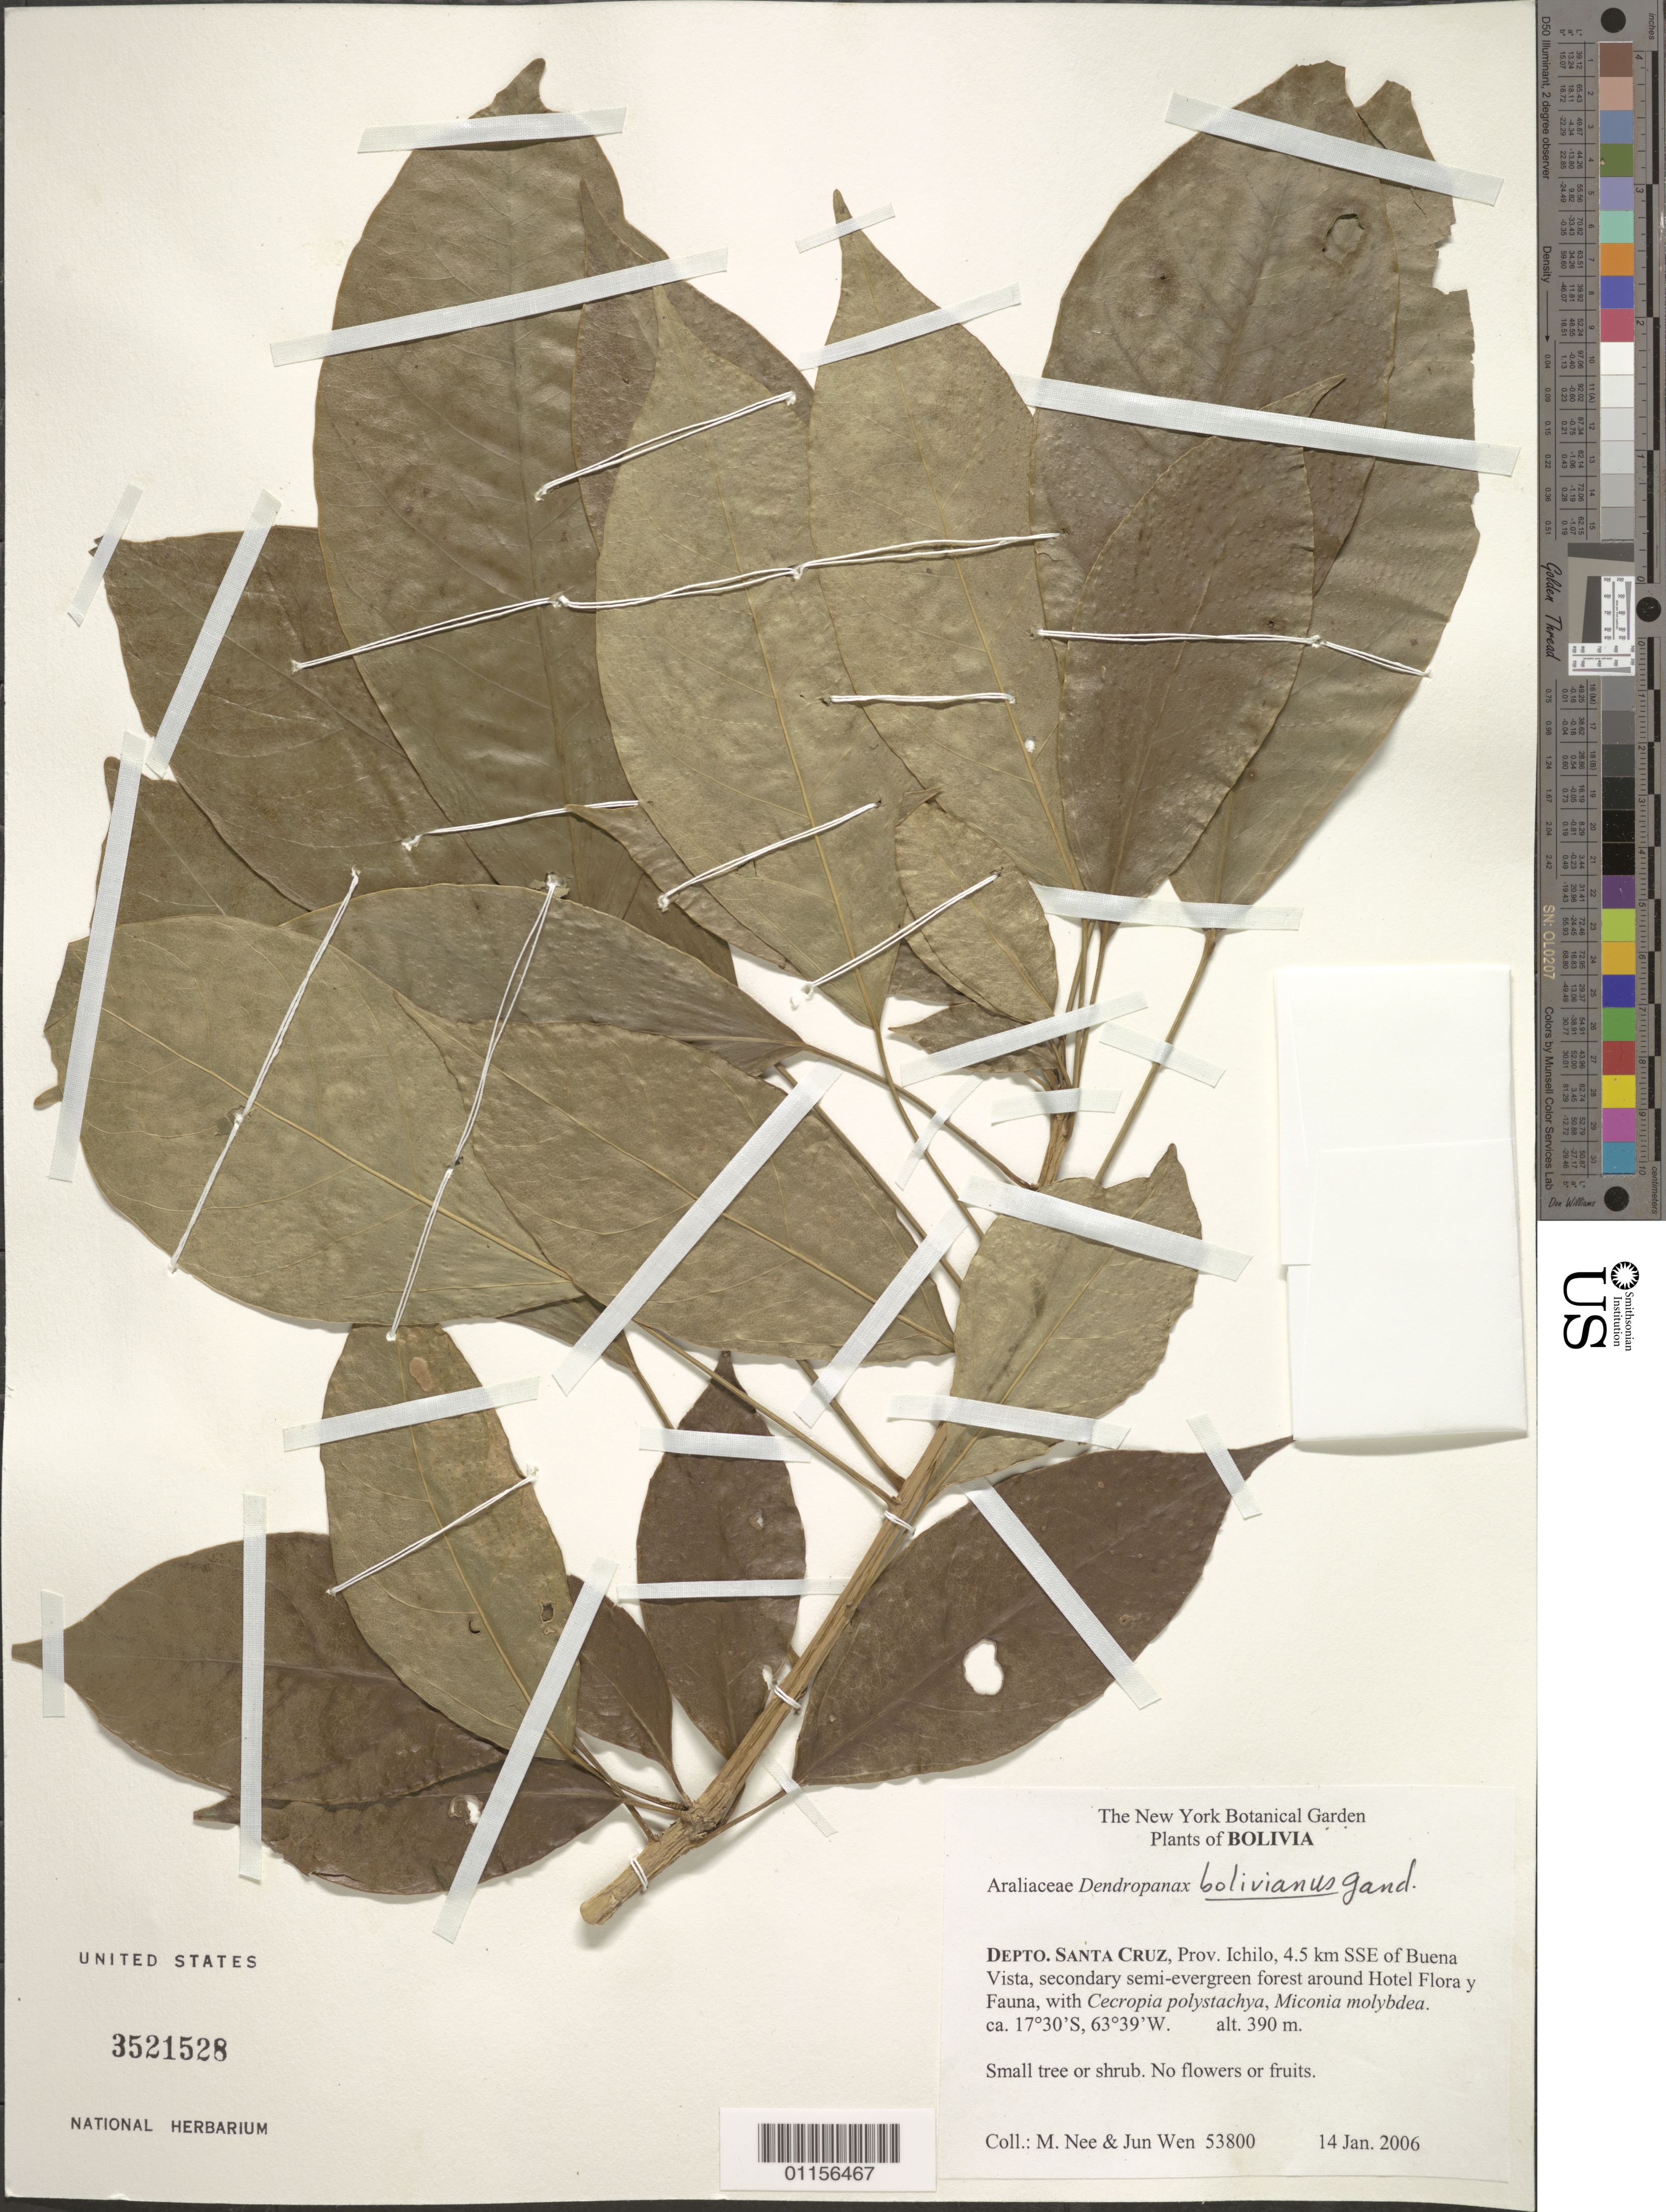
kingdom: Plantae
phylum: Tracheophyta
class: Magnoliopsida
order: Apiales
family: Araliaceae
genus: Dendropanax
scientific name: Dendropanax bolivianus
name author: Gand.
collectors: M. Nee & J. Wen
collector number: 53800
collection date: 2006-01-14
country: Bolivia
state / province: Santa Cruz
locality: Prov. Ichilo, 4.5 km SSE of Buena Vista. Around Hotel Flora y Fauna.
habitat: Small tree or shrub. Secondary semi-evergreen forest .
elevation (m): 390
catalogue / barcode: US 3521528